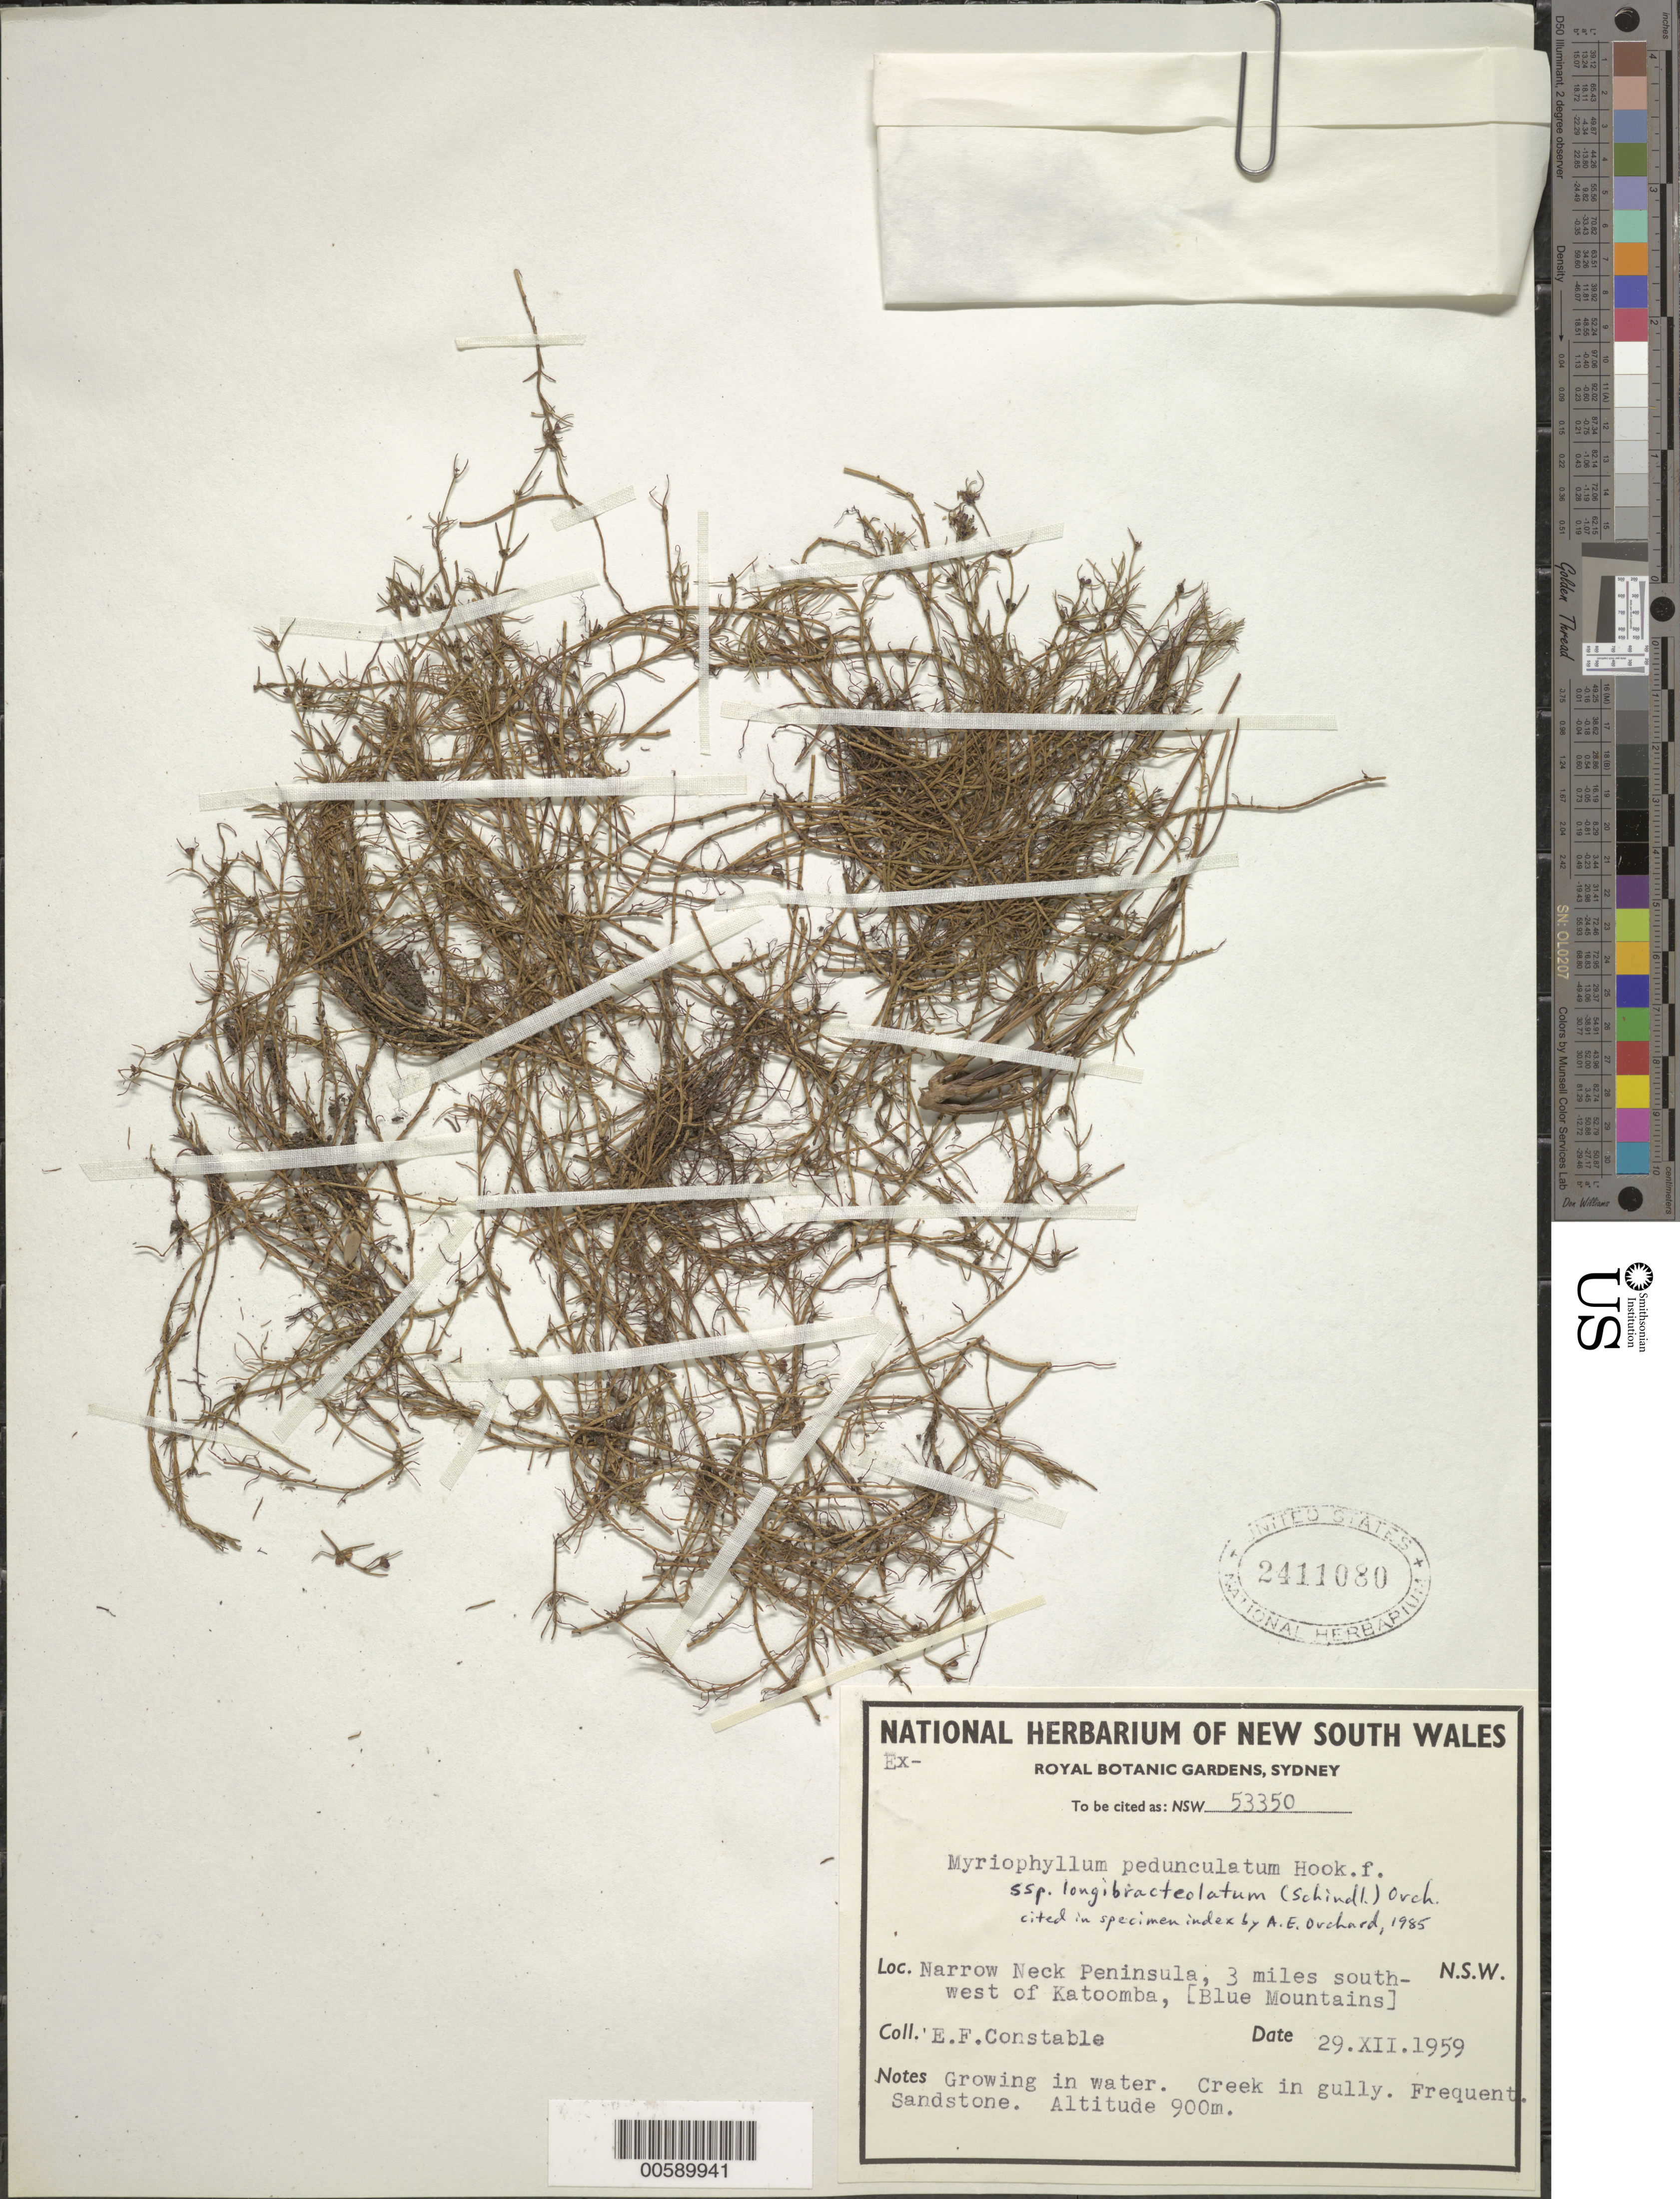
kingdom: Plantae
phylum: Tracheophyta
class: Magnoliopsida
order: Saxifragales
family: Haloragaceae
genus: Myriophyllum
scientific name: Myriophyllum pedunculatum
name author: Hook. f.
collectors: E. F. Constable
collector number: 53350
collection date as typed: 29 Dec 1959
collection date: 1959-12-29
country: Australia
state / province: New South Wales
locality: Narrow Neck Peninsula, SW of Katoomba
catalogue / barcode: US 2411080